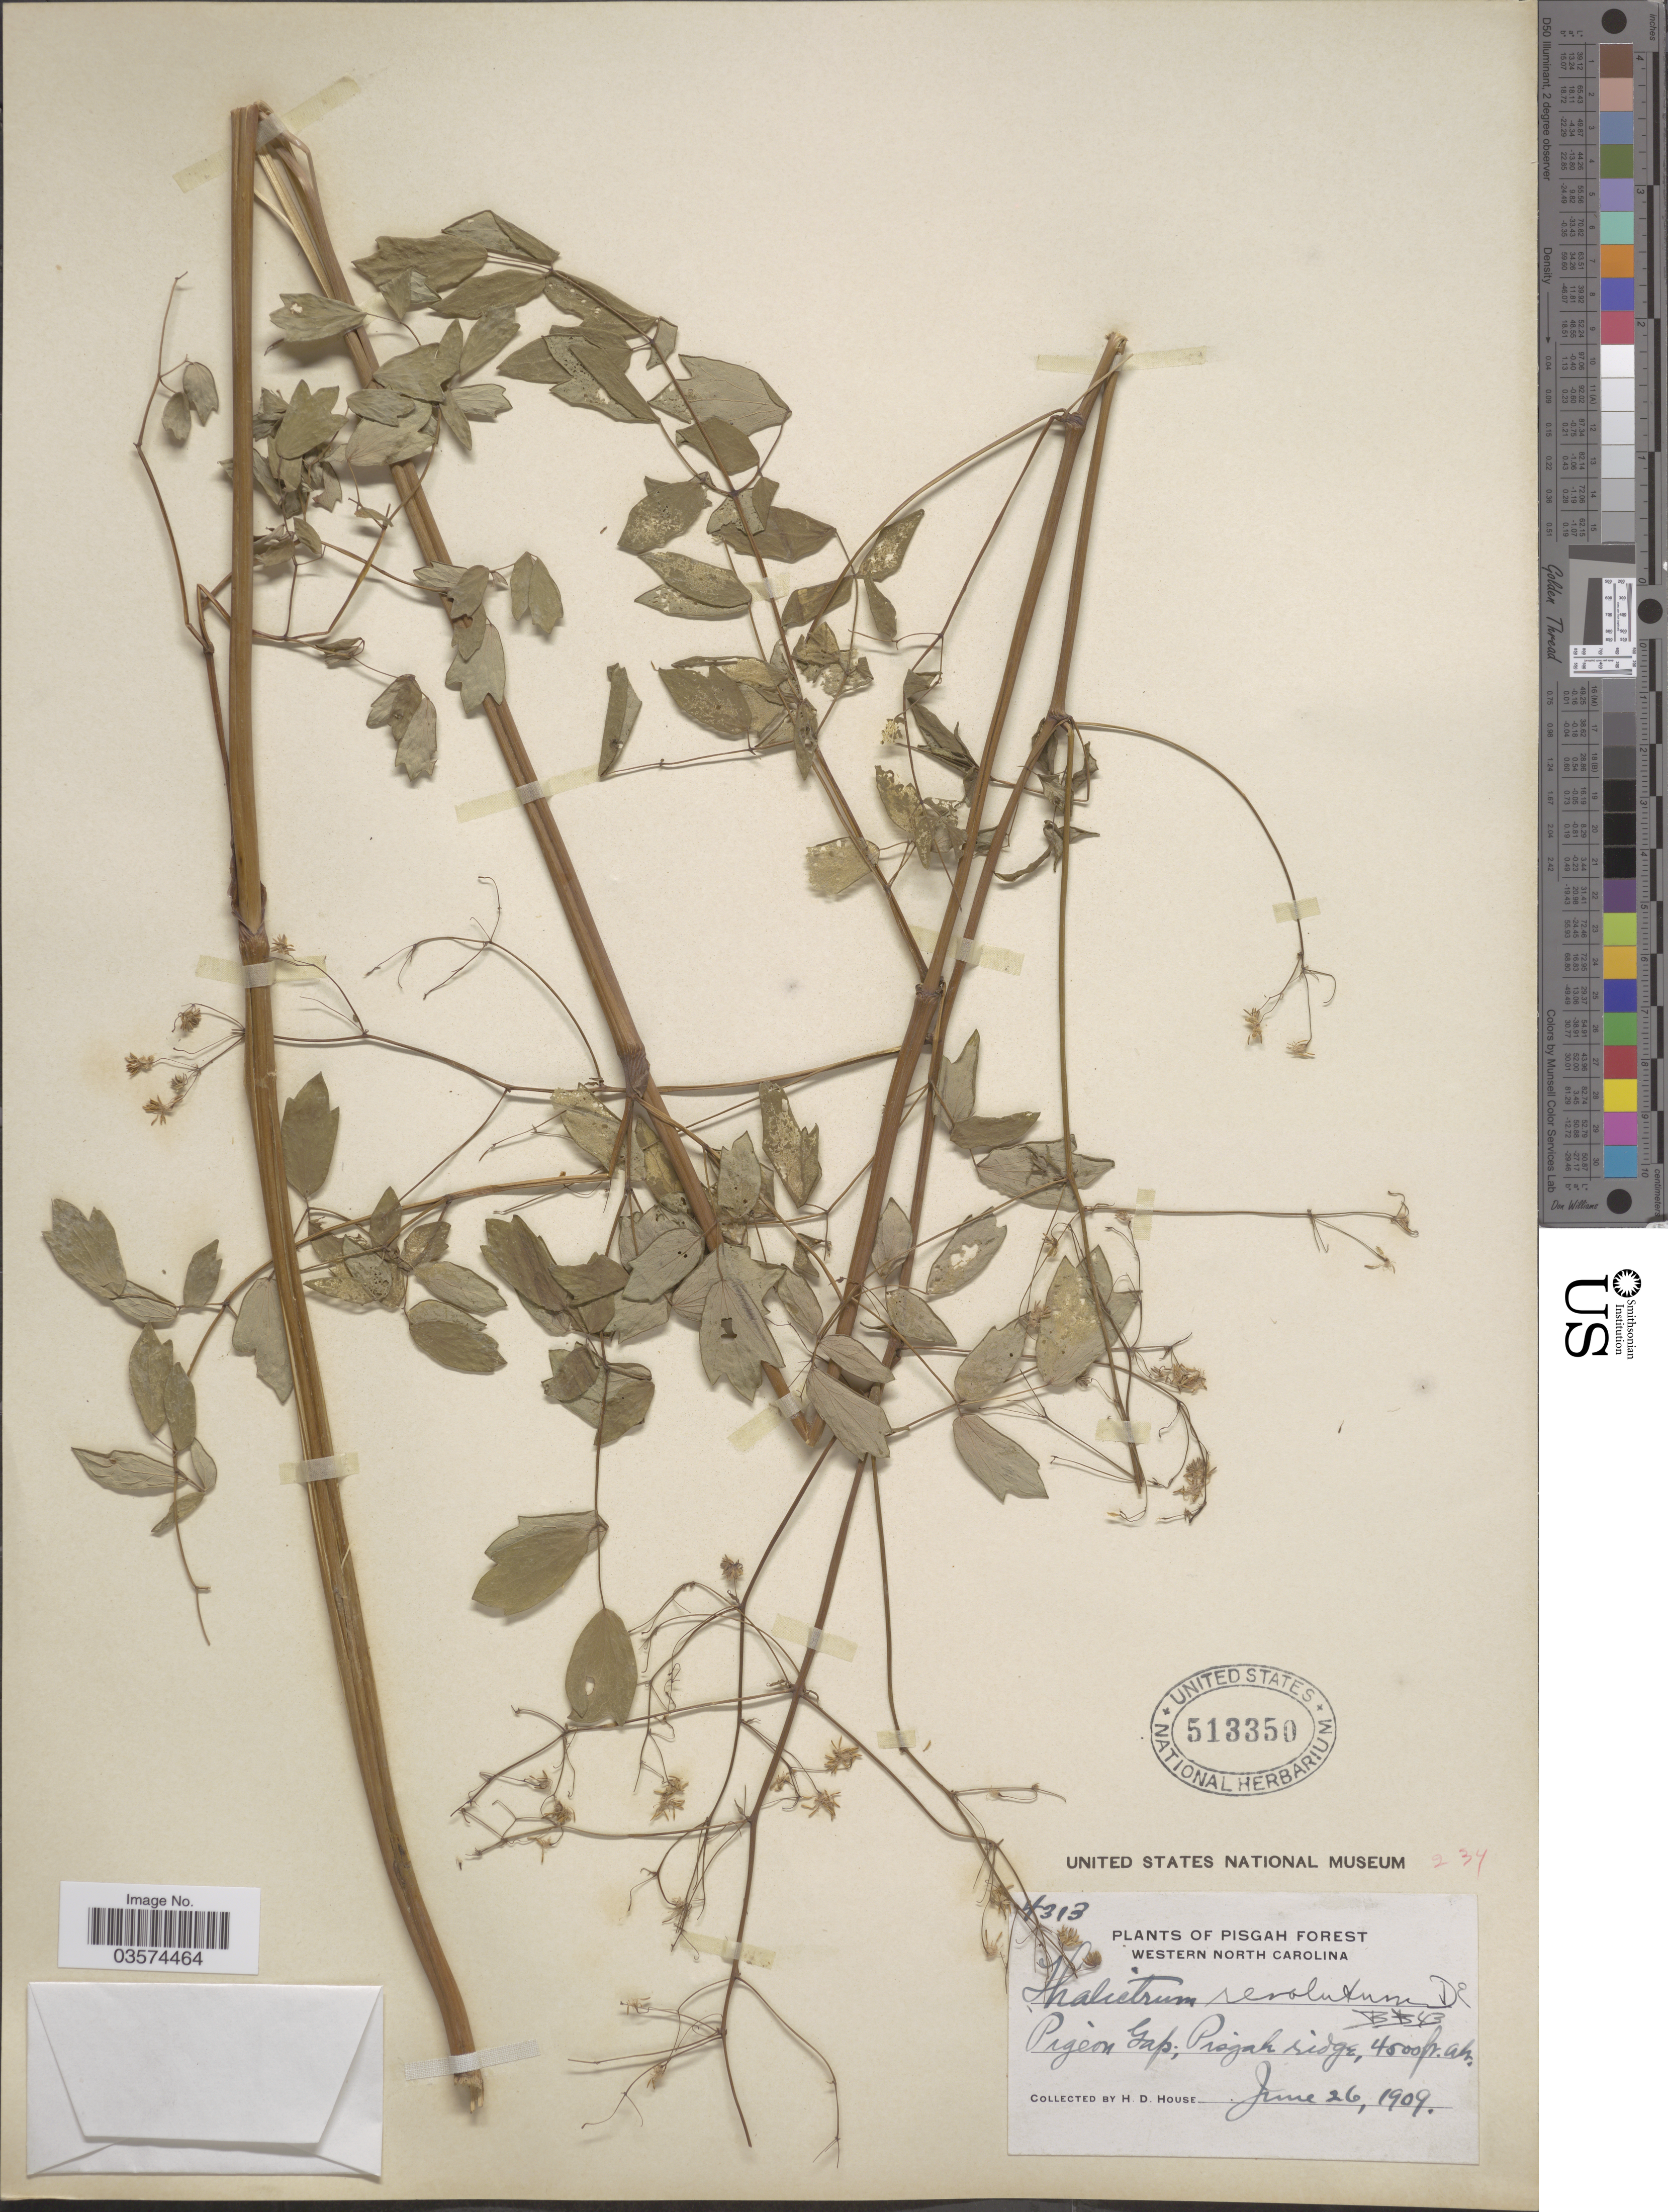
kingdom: Plantae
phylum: Tracheophyta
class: Magnoliopsida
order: Ranunculales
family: Ranunculaceae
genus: Thalictrum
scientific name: Thalictrum amphibolum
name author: Greene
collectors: H. D. House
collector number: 4313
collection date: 1909-06-26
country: United States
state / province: North Carolina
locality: Pisgah Forest. Western North Carolina. Pigeon Gap; Pisgah ridge.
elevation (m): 1372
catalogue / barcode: US 513350